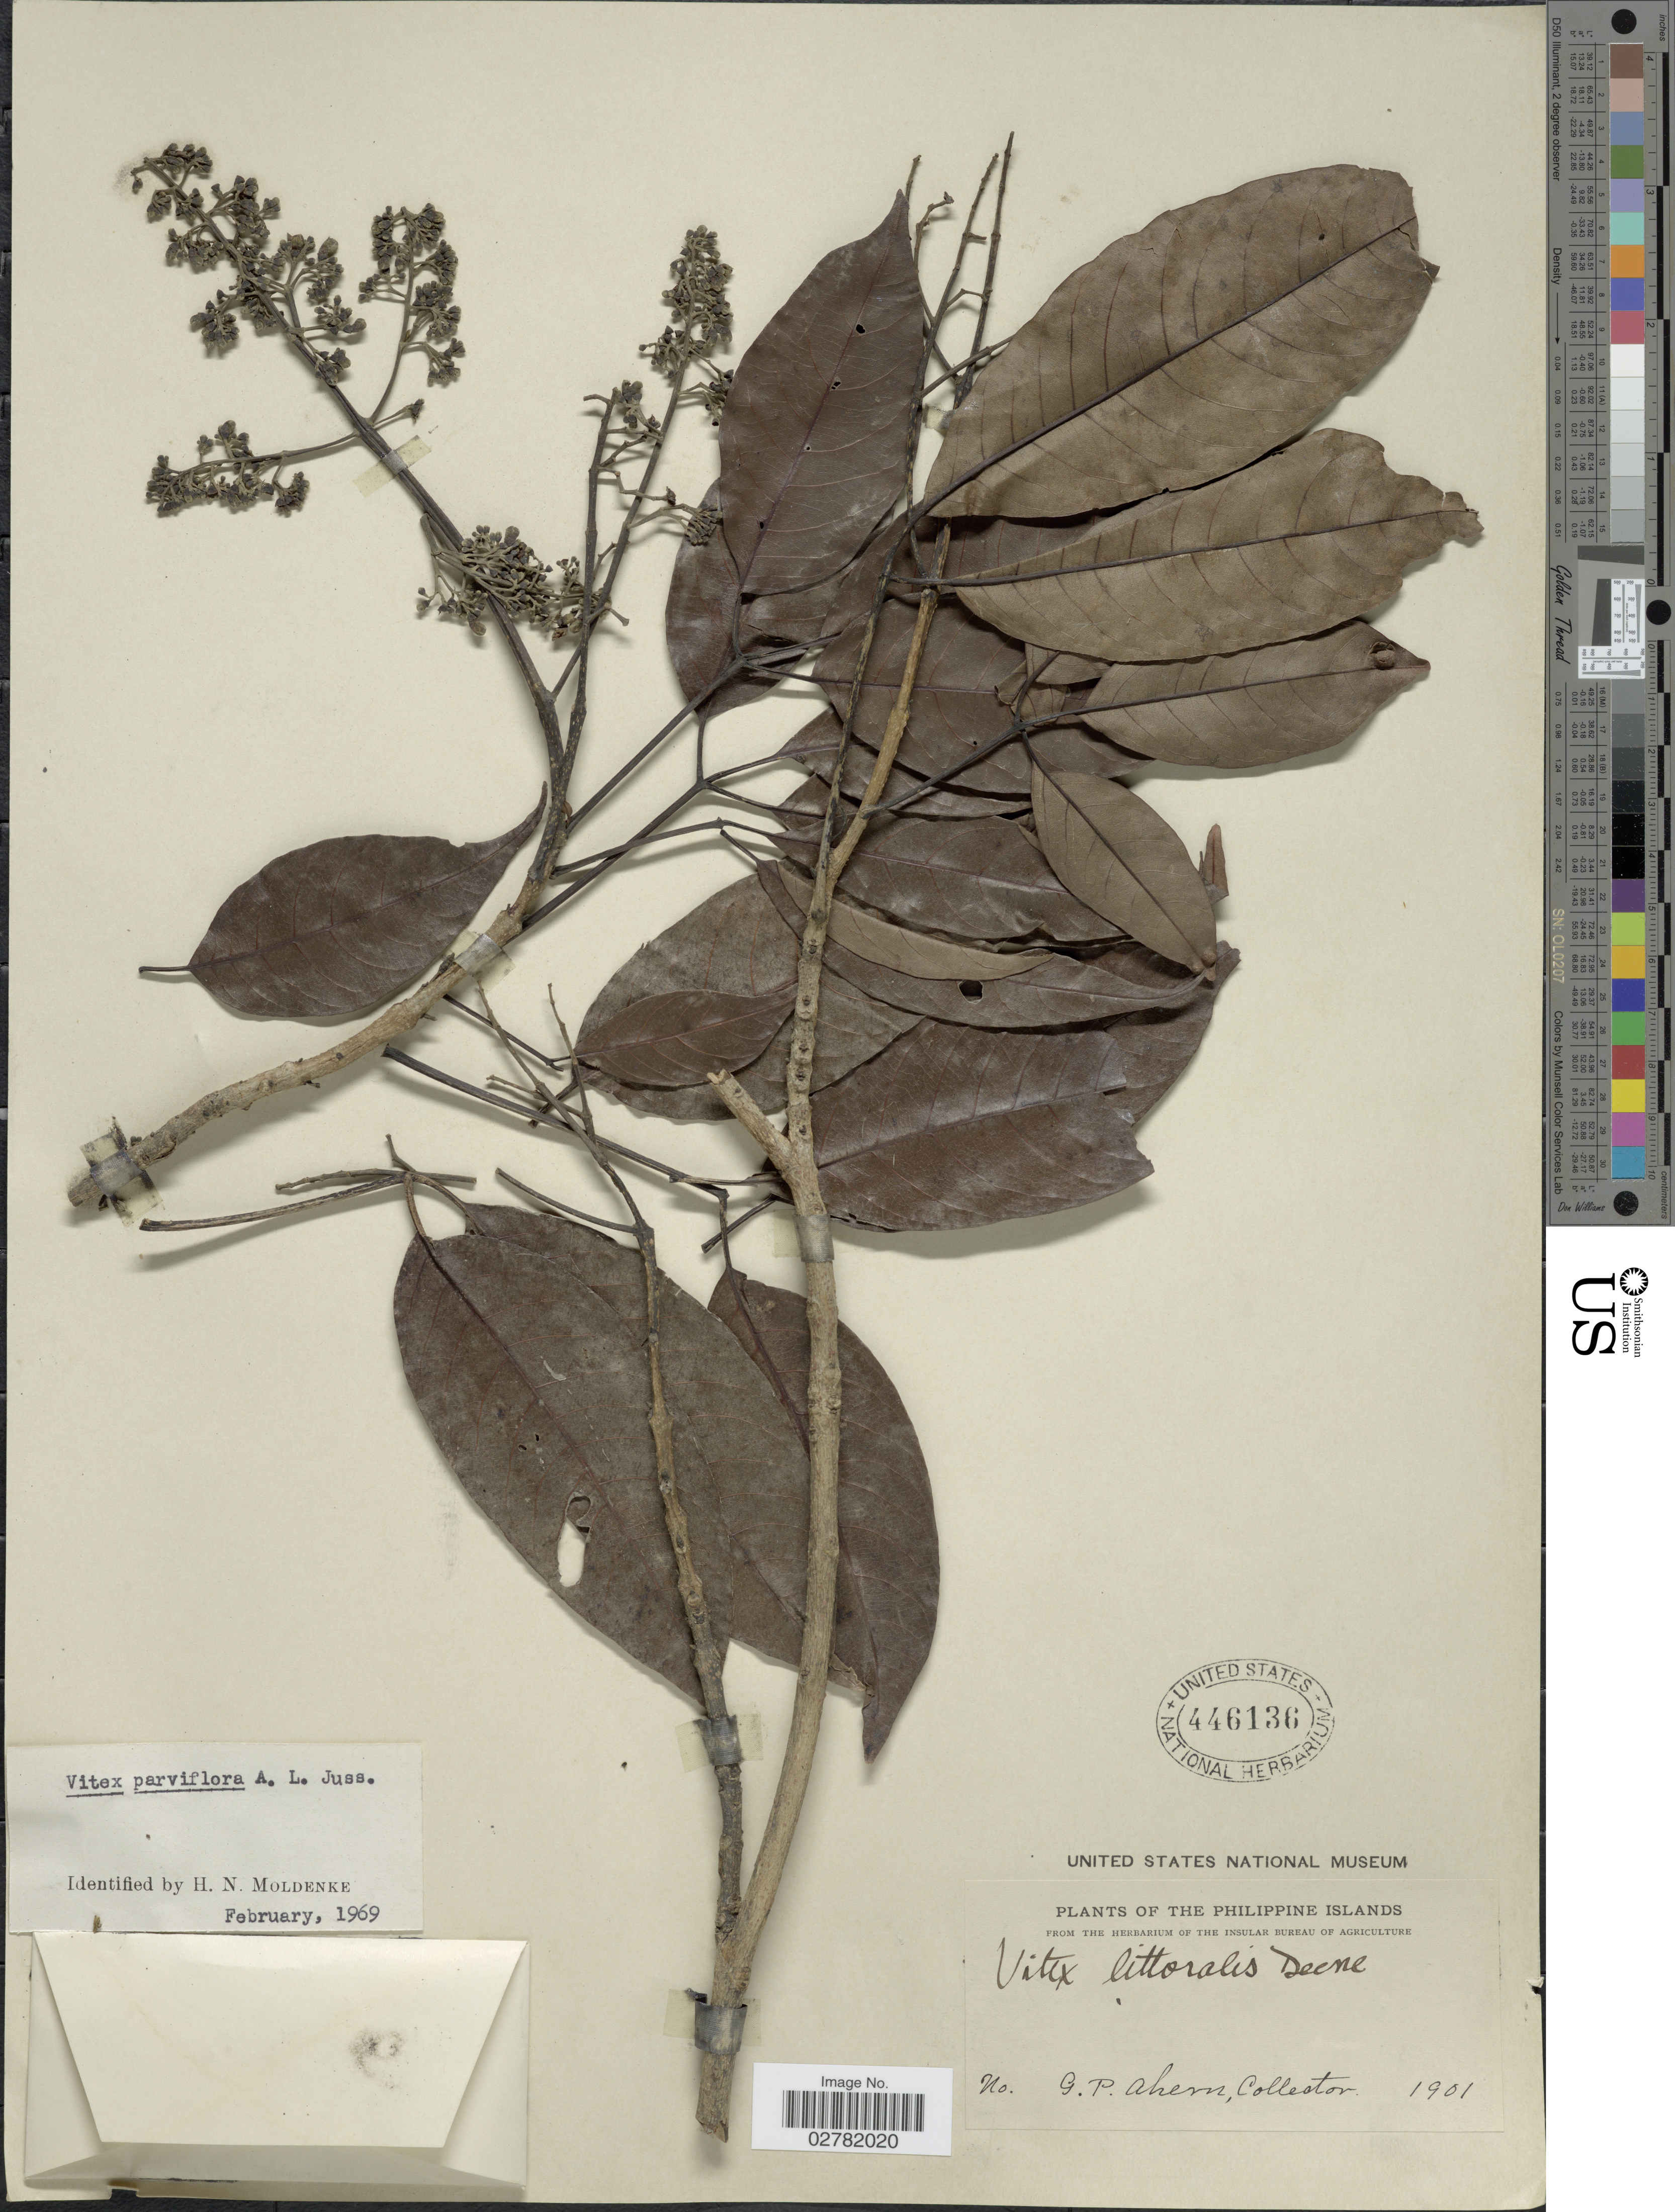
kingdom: Plantae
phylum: Tracheophyta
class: Magnoliopsida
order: Lamiales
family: Lamiaceae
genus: Vitex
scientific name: Vitex parviflora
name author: Juss.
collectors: G. Ahern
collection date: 1901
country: Philippines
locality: Philippine Islands.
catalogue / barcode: US 446136